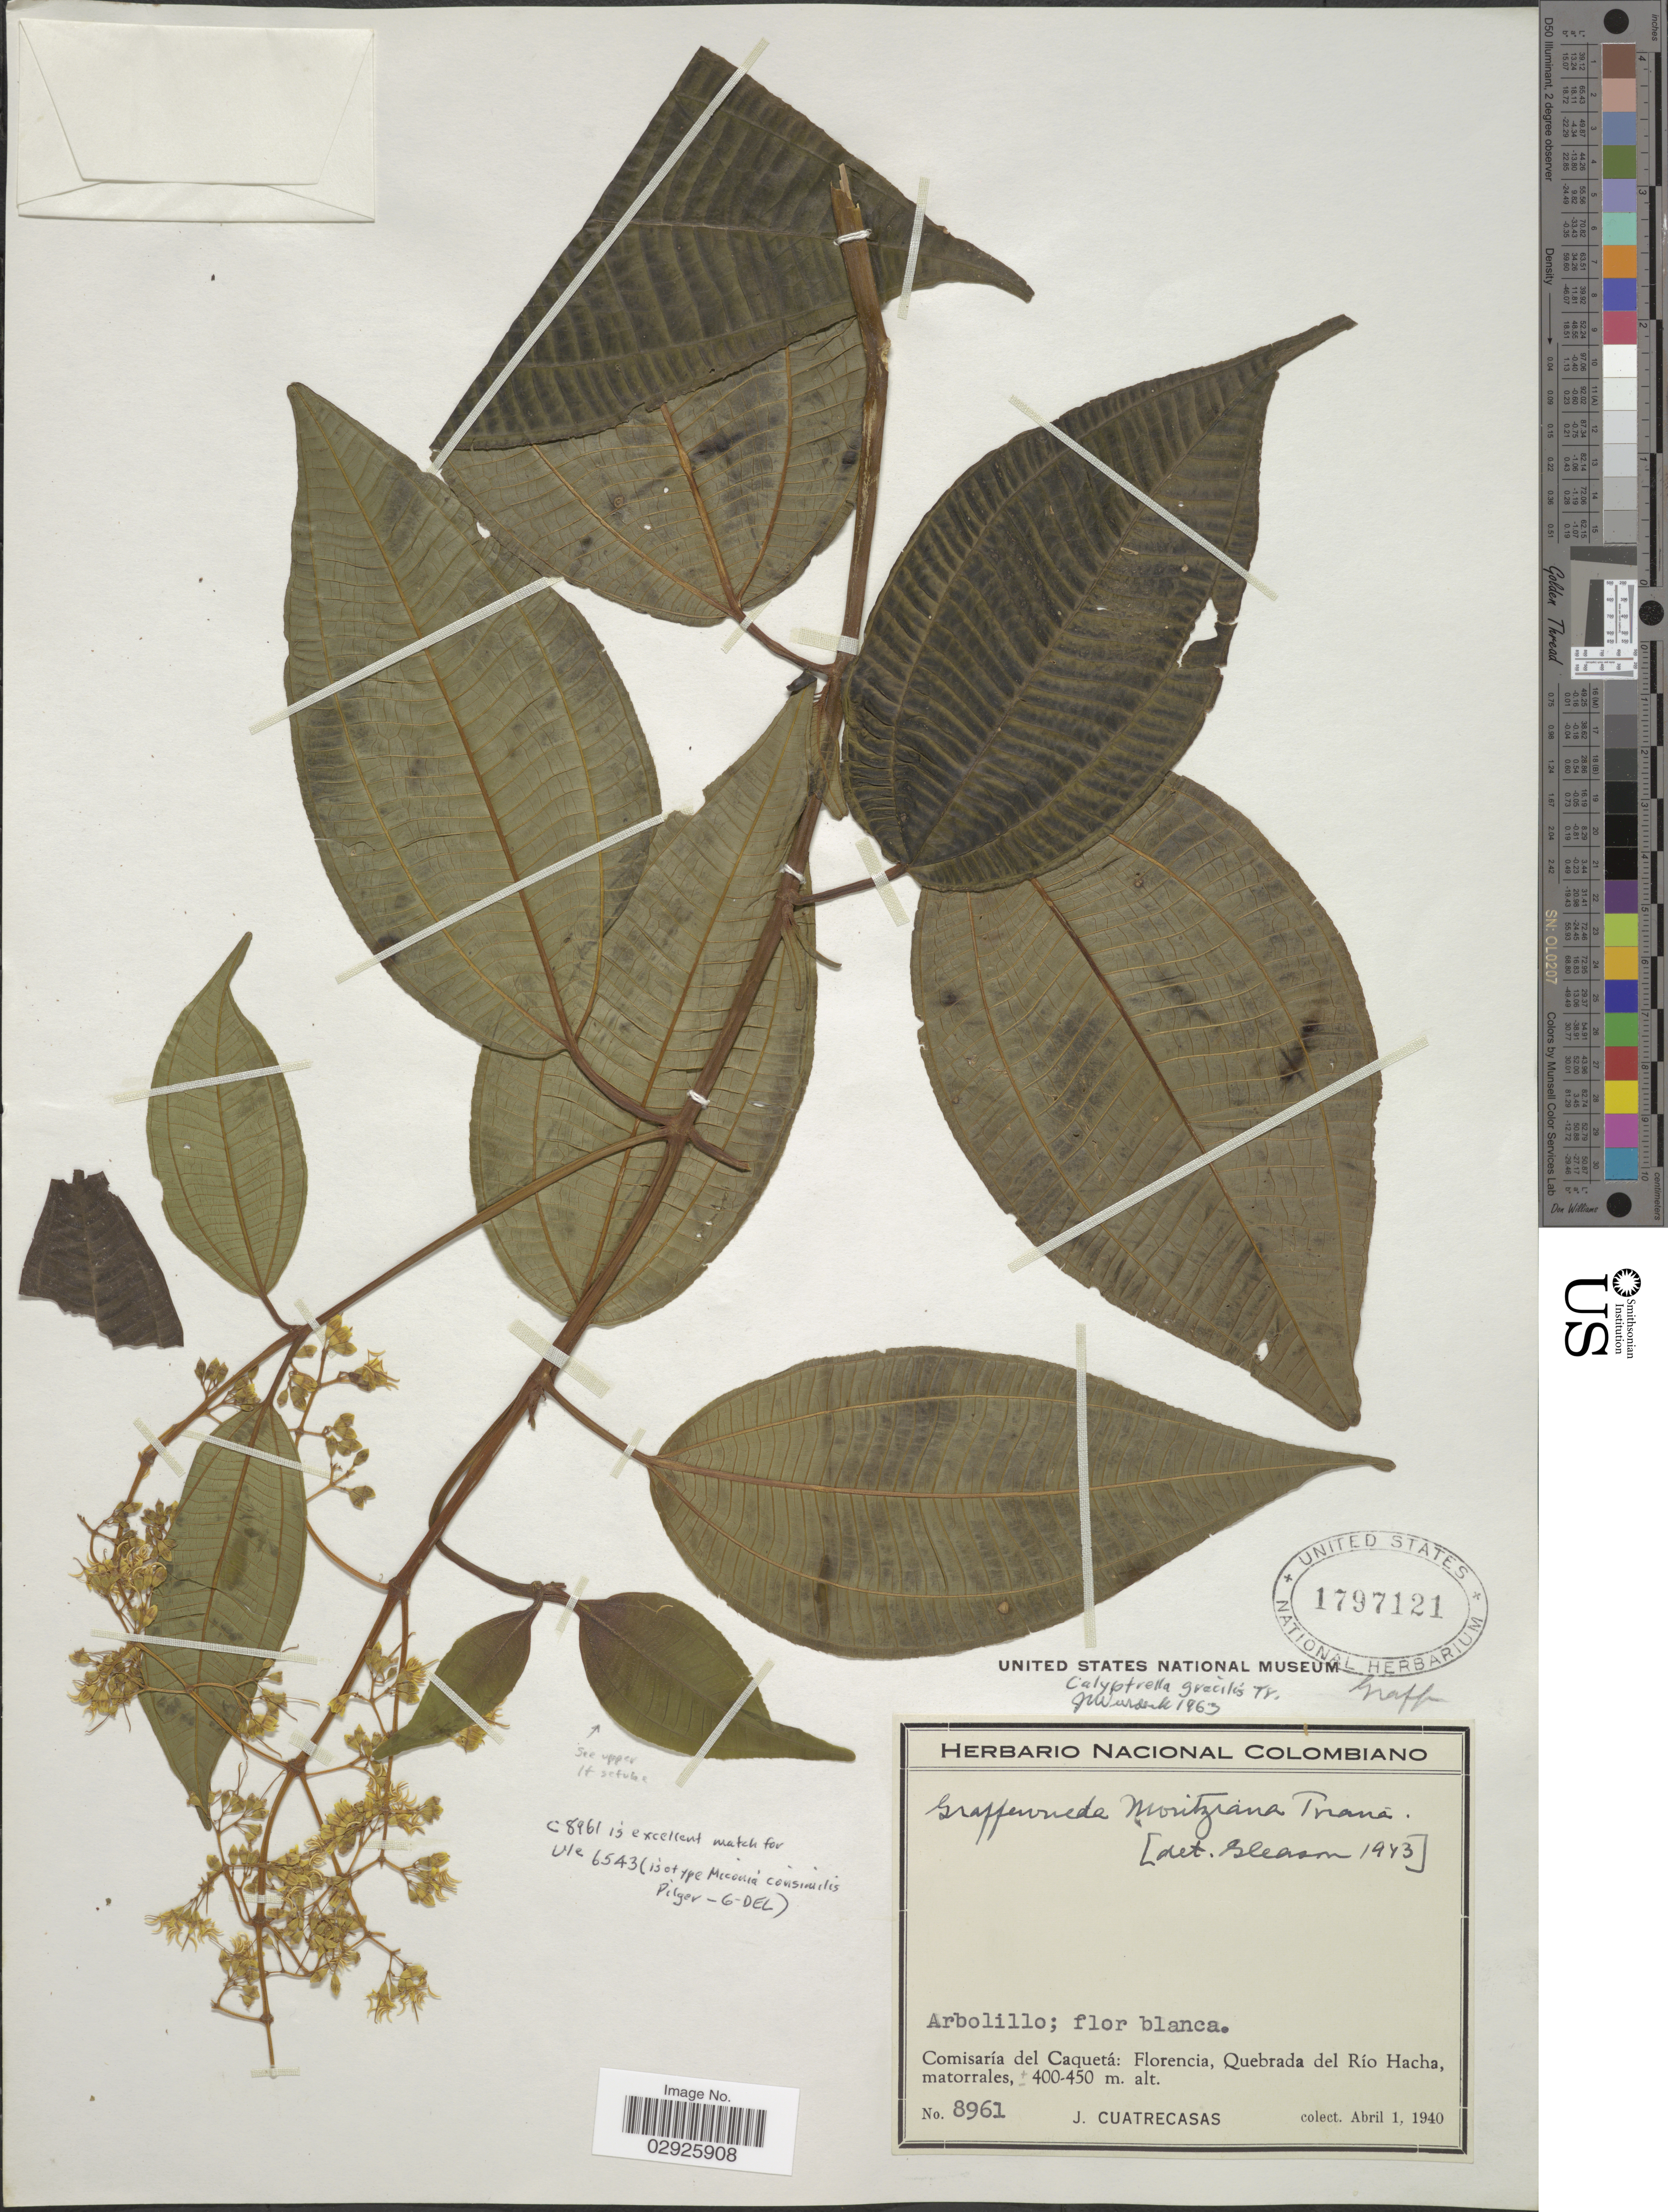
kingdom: Plantae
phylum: Tracheophyta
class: Magnoliopsida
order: Myrtales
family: Melastomataceae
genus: Graffenrieda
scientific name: Graffenrieda gracilis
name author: (Triana) L.O. Williams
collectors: J. Cuatrecasas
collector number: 8961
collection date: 1940-04-01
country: Colombia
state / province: Caquetá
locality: Comisaría del Caquetá: Florencia, Quebrada del Río Hacha.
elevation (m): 400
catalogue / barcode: US 1797121